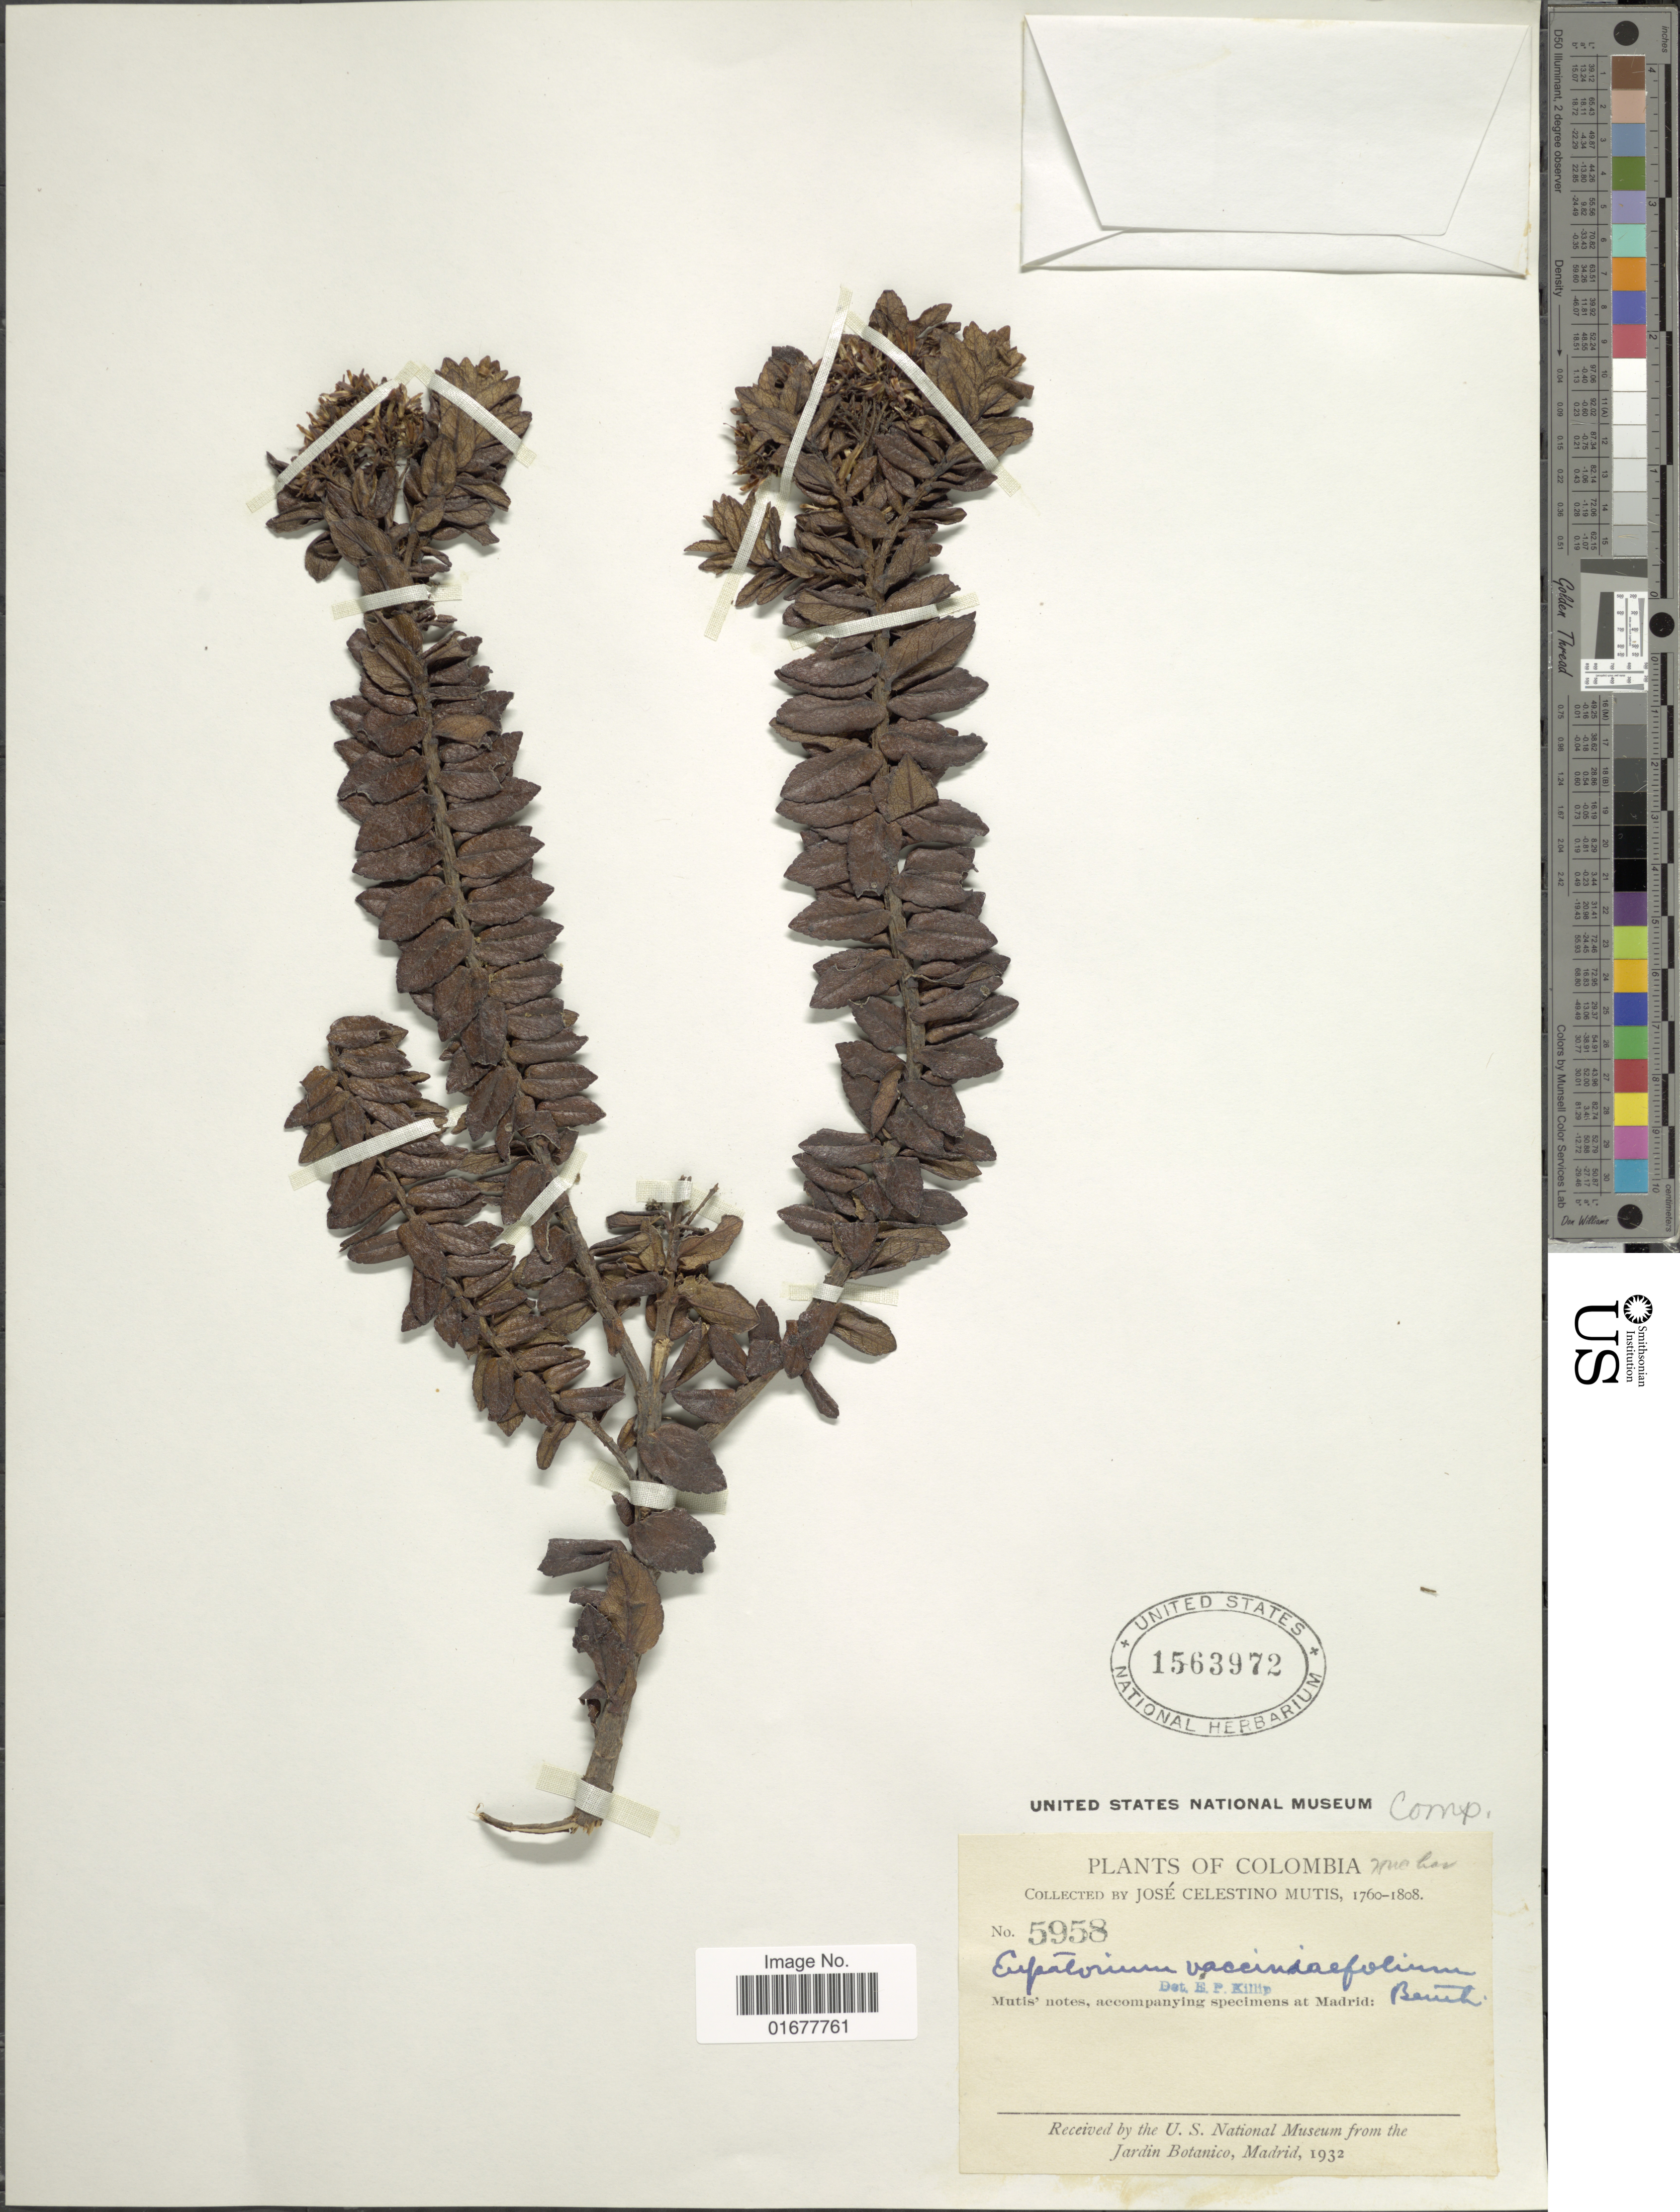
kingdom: Plantae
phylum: Tracheophyta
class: Magnoliopsida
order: Asterales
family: Asteraceae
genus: Ageratina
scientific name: Ageratina vacciniaefolia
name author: (Benth.) R.M. King & H. Rob.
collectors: J. C. B. Mutis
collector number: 5958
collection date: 1760/1808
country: Colombia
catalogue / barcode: US 1563972